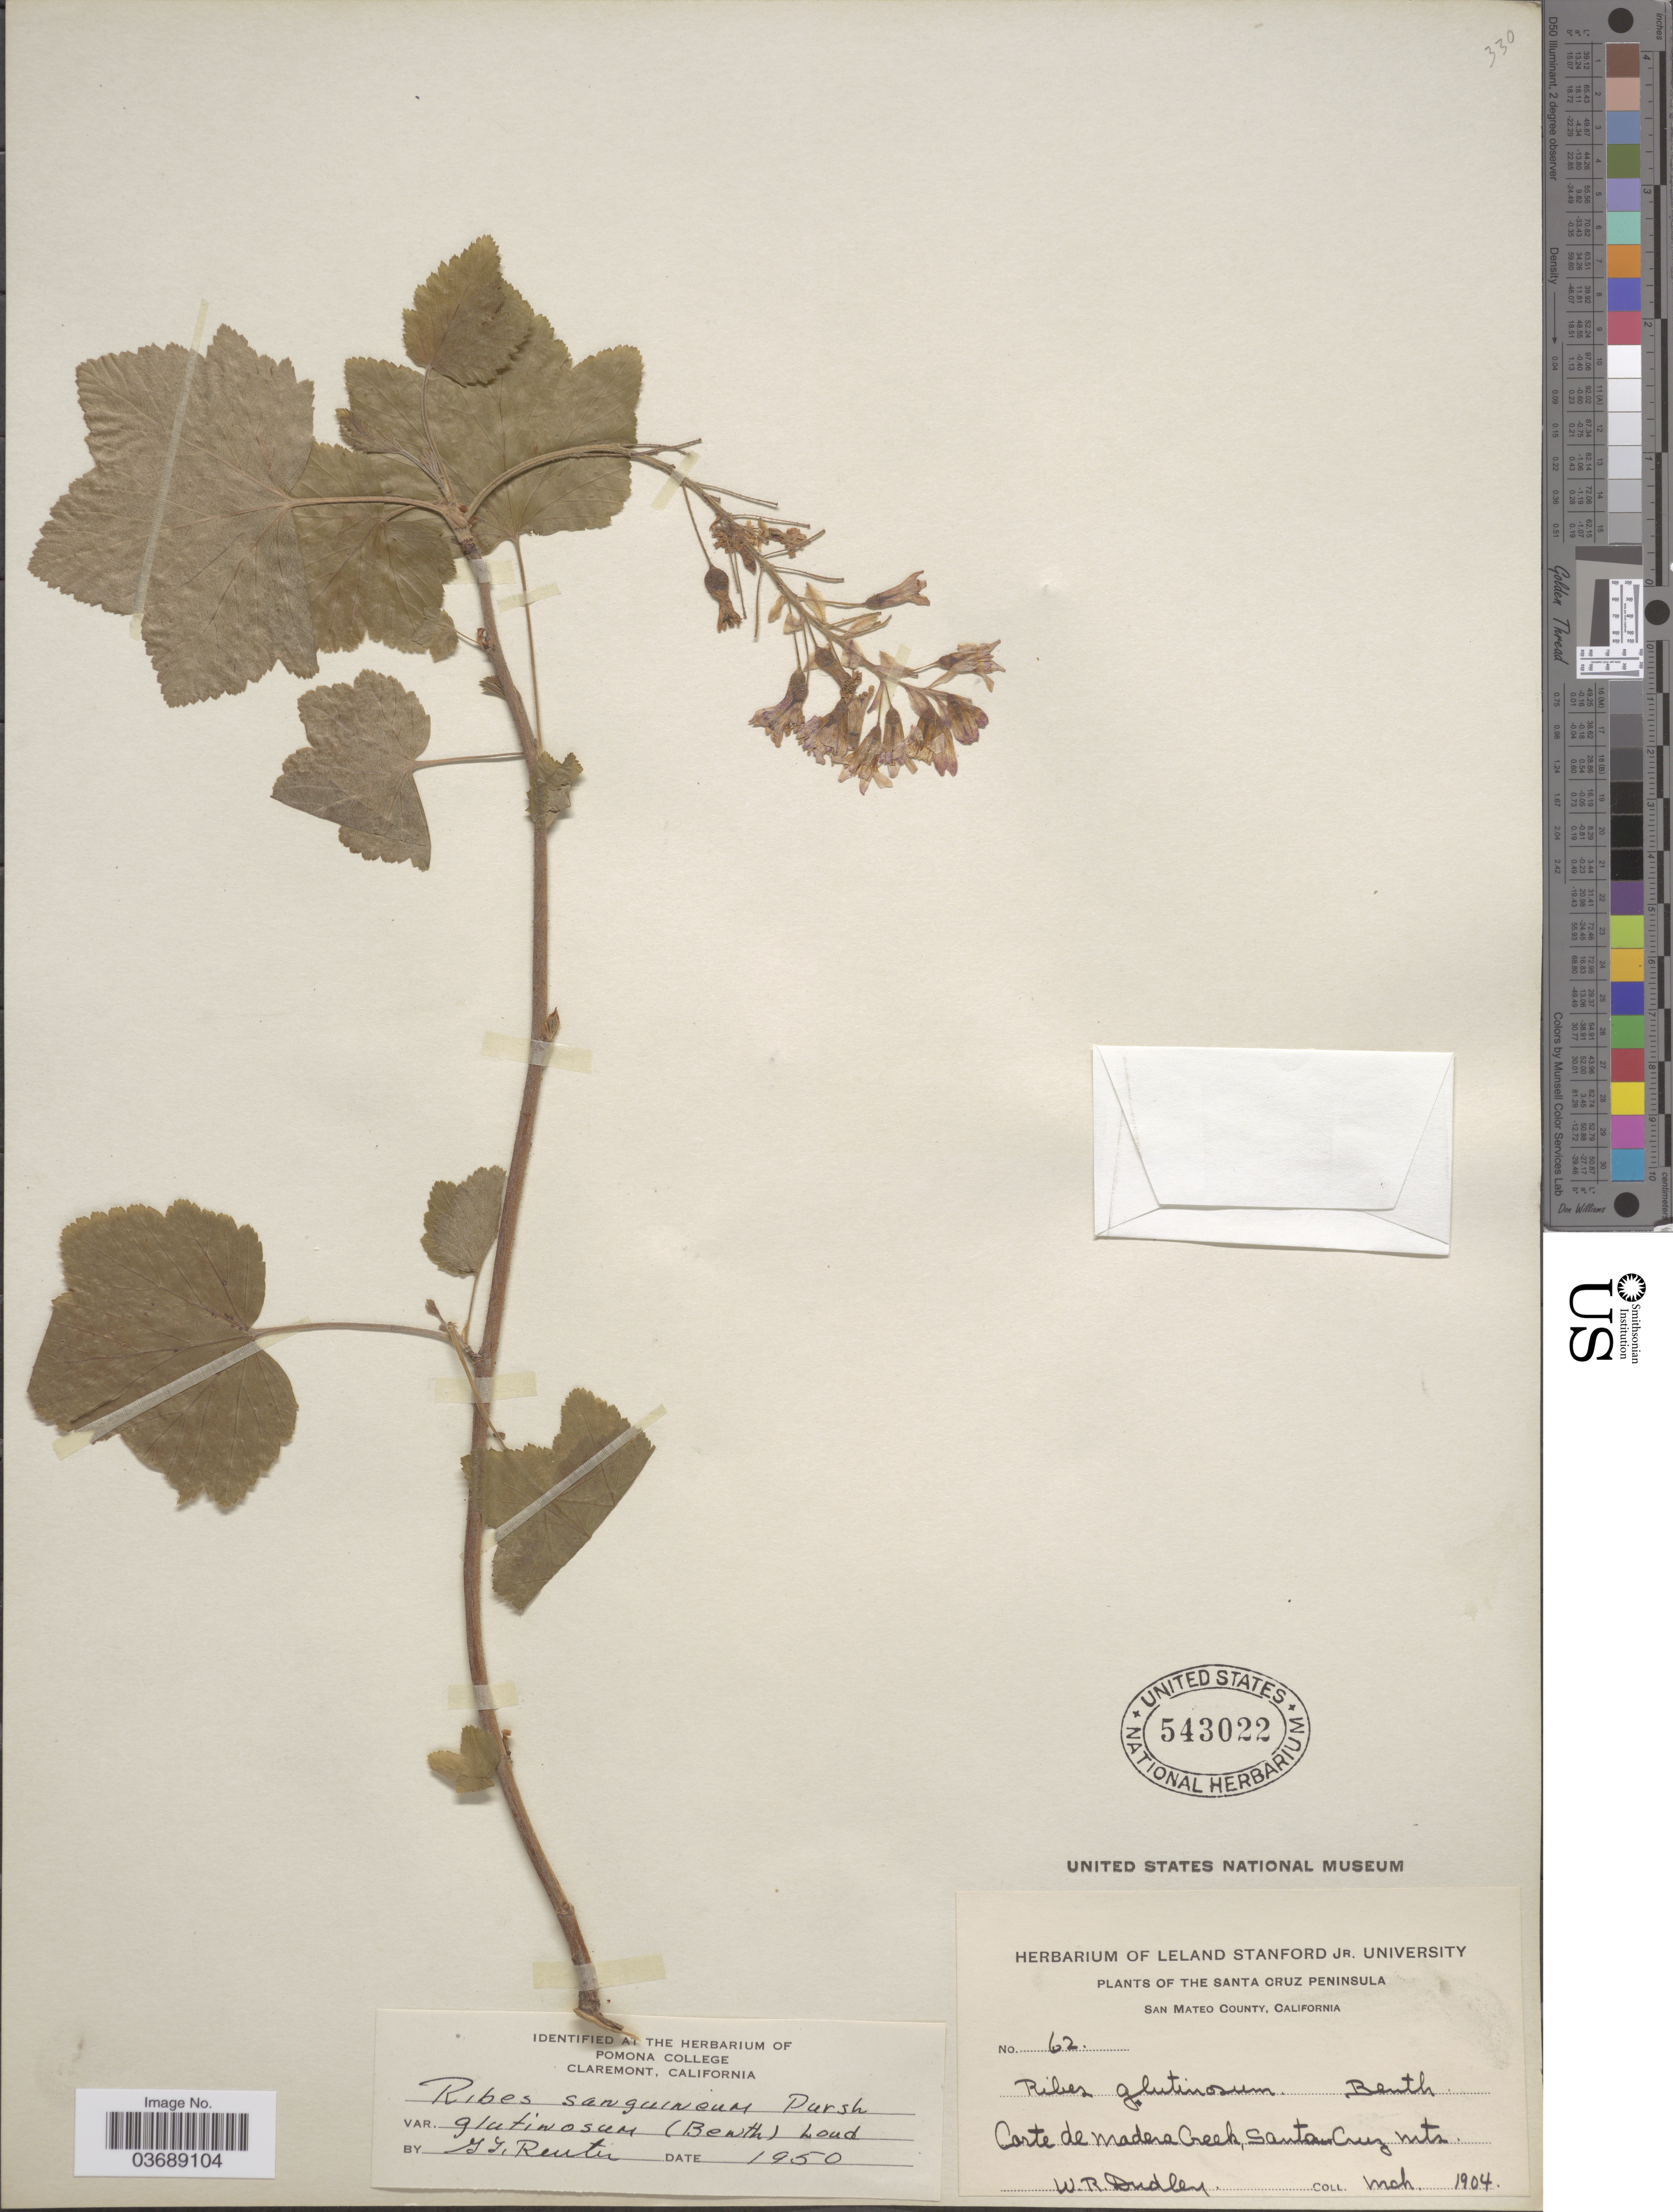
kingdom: Plantae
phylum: Tracheophyta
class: Magnoliopsida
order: Saxifragales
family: Grossulariaceae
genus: Ribes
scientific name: Ribes sanguineum var. glutinosum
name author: (Benth.) Loudon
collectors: W. Dudley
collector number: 62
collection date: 1904-03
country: United States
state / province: California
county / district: San Mateo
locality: The Santa Cruz Peninsula. San Mateo County. Coste* de Madera Creek, Santa Cruz.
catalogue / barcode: US 543022